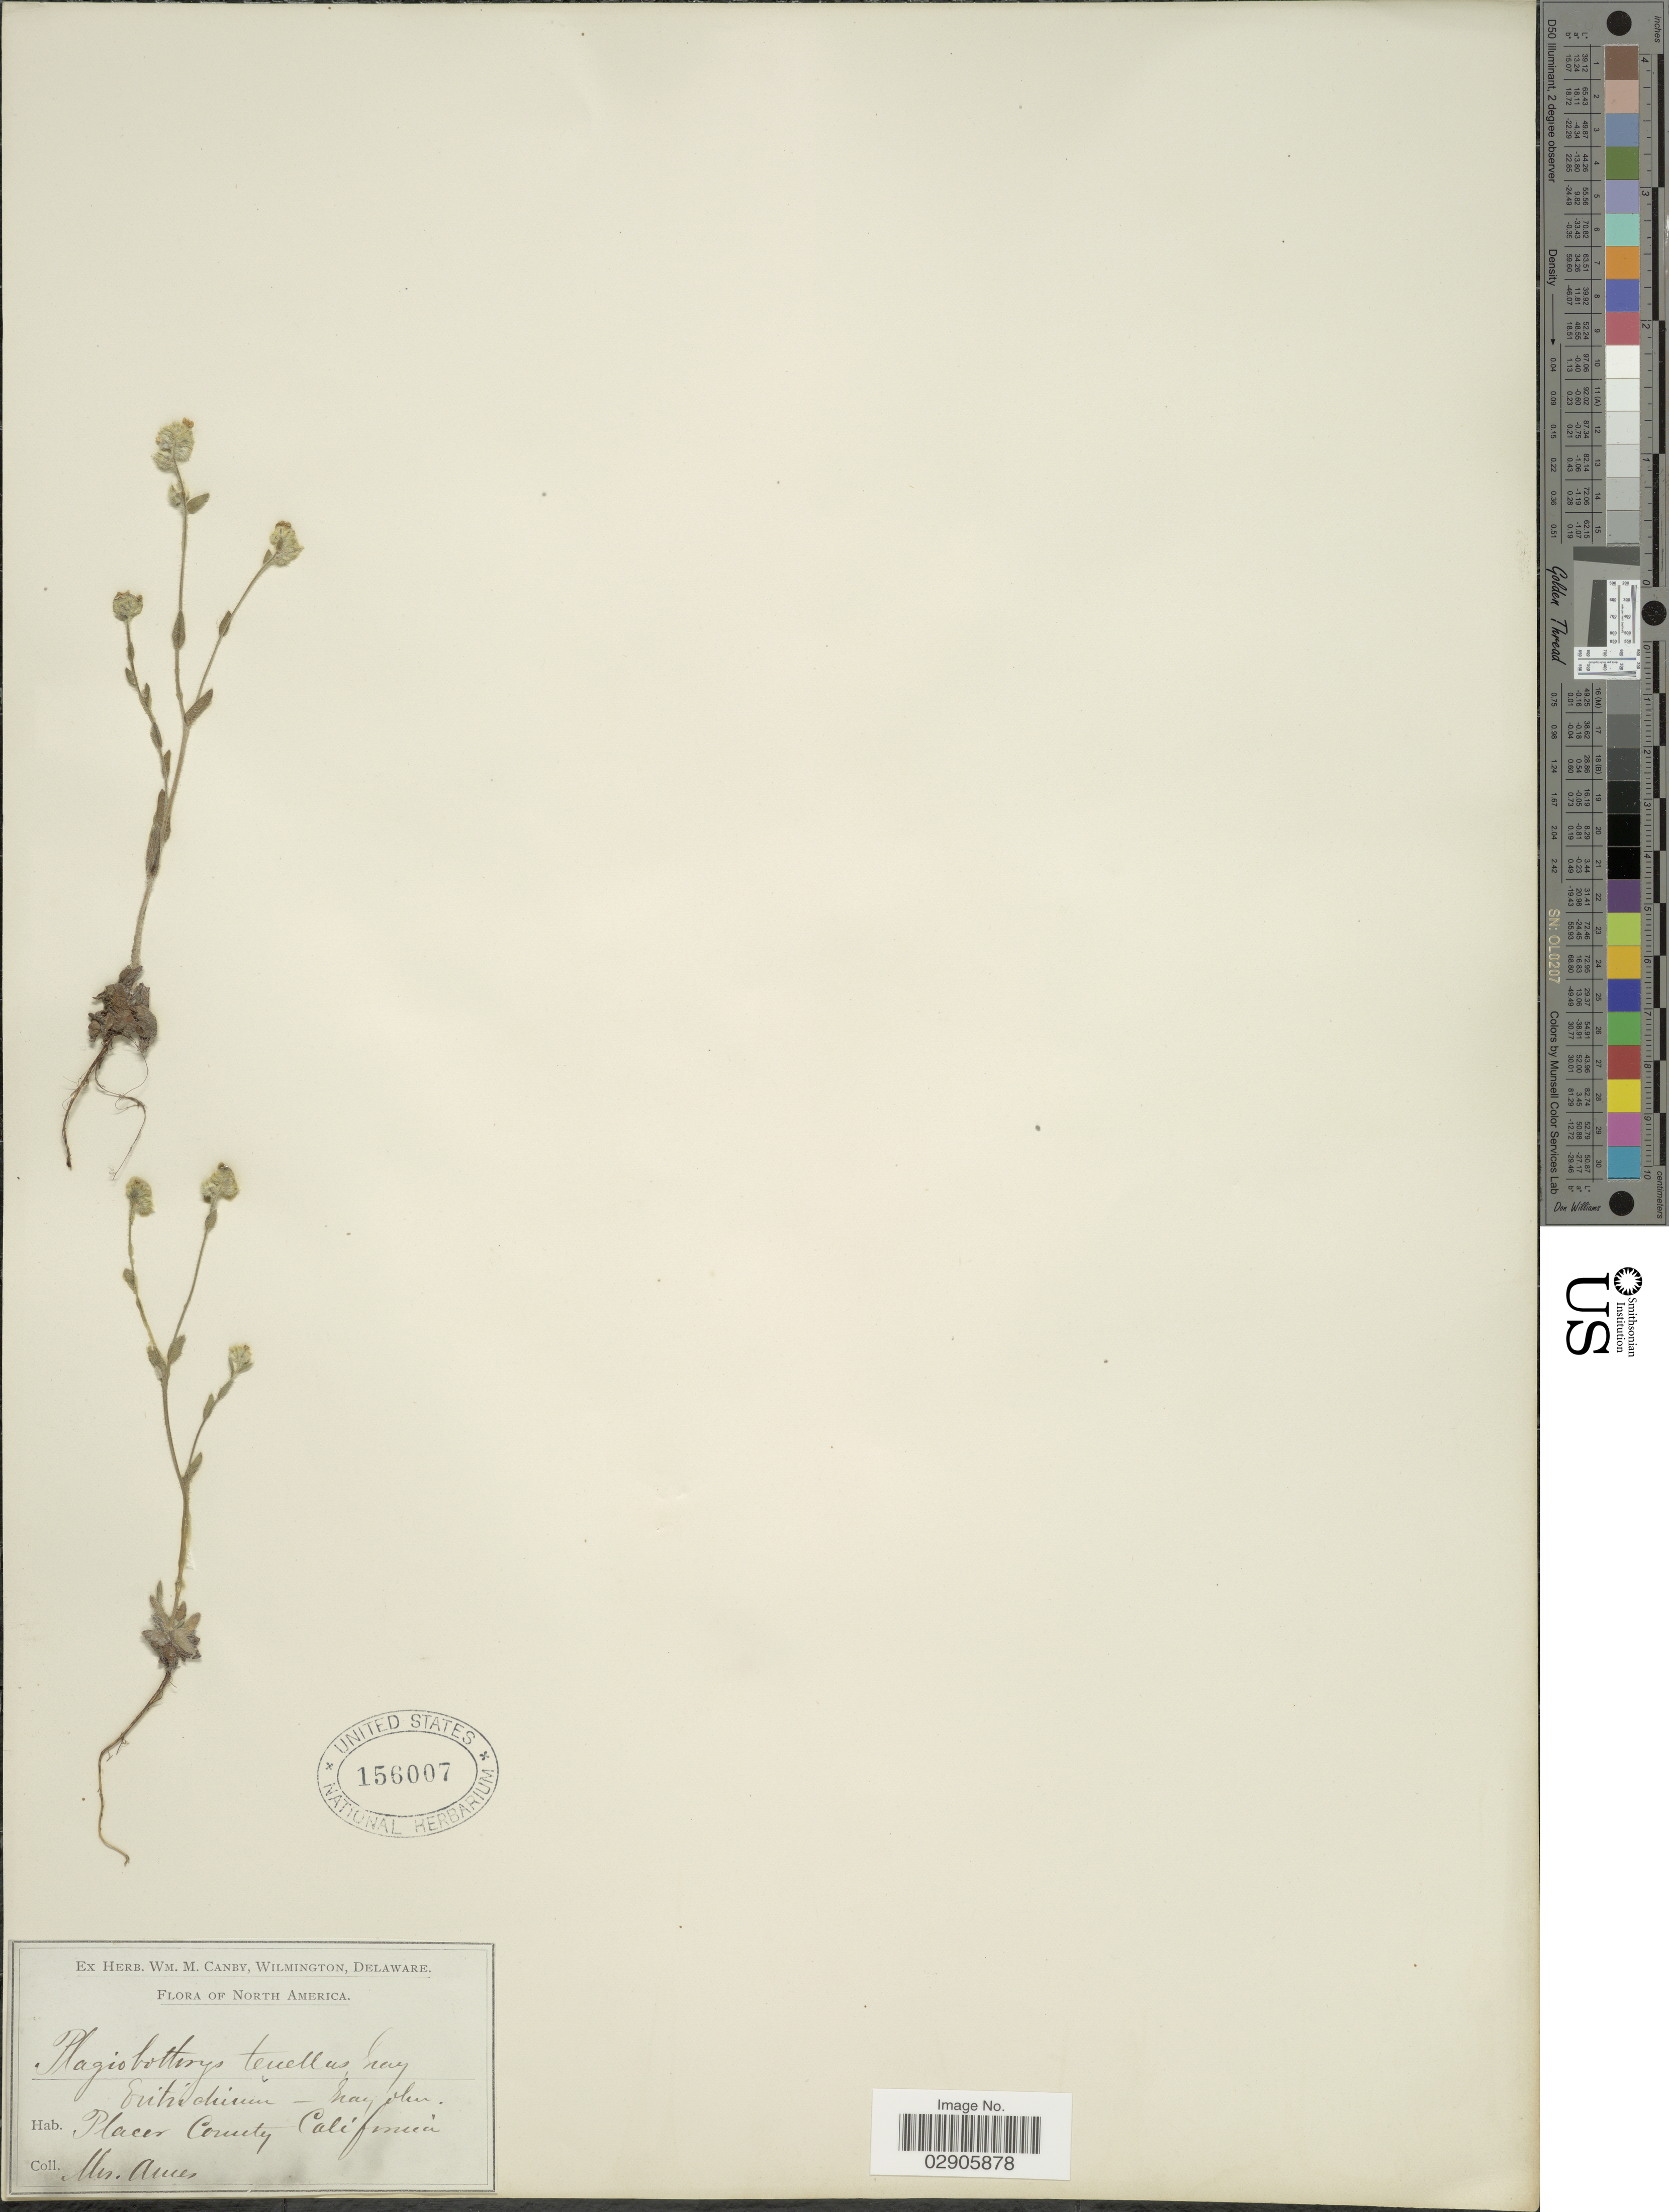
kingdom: Plantae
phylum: Tracheophyta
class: Magnoliopsida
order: Boraginales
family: Boraginaceae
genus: Plagiobothrys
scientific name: Plagiobothrys tenellus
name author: (Nutt.) A. Gray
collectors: -- Ames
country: United States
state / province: California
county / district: Placer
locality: Placer County.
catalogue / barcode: US 156007